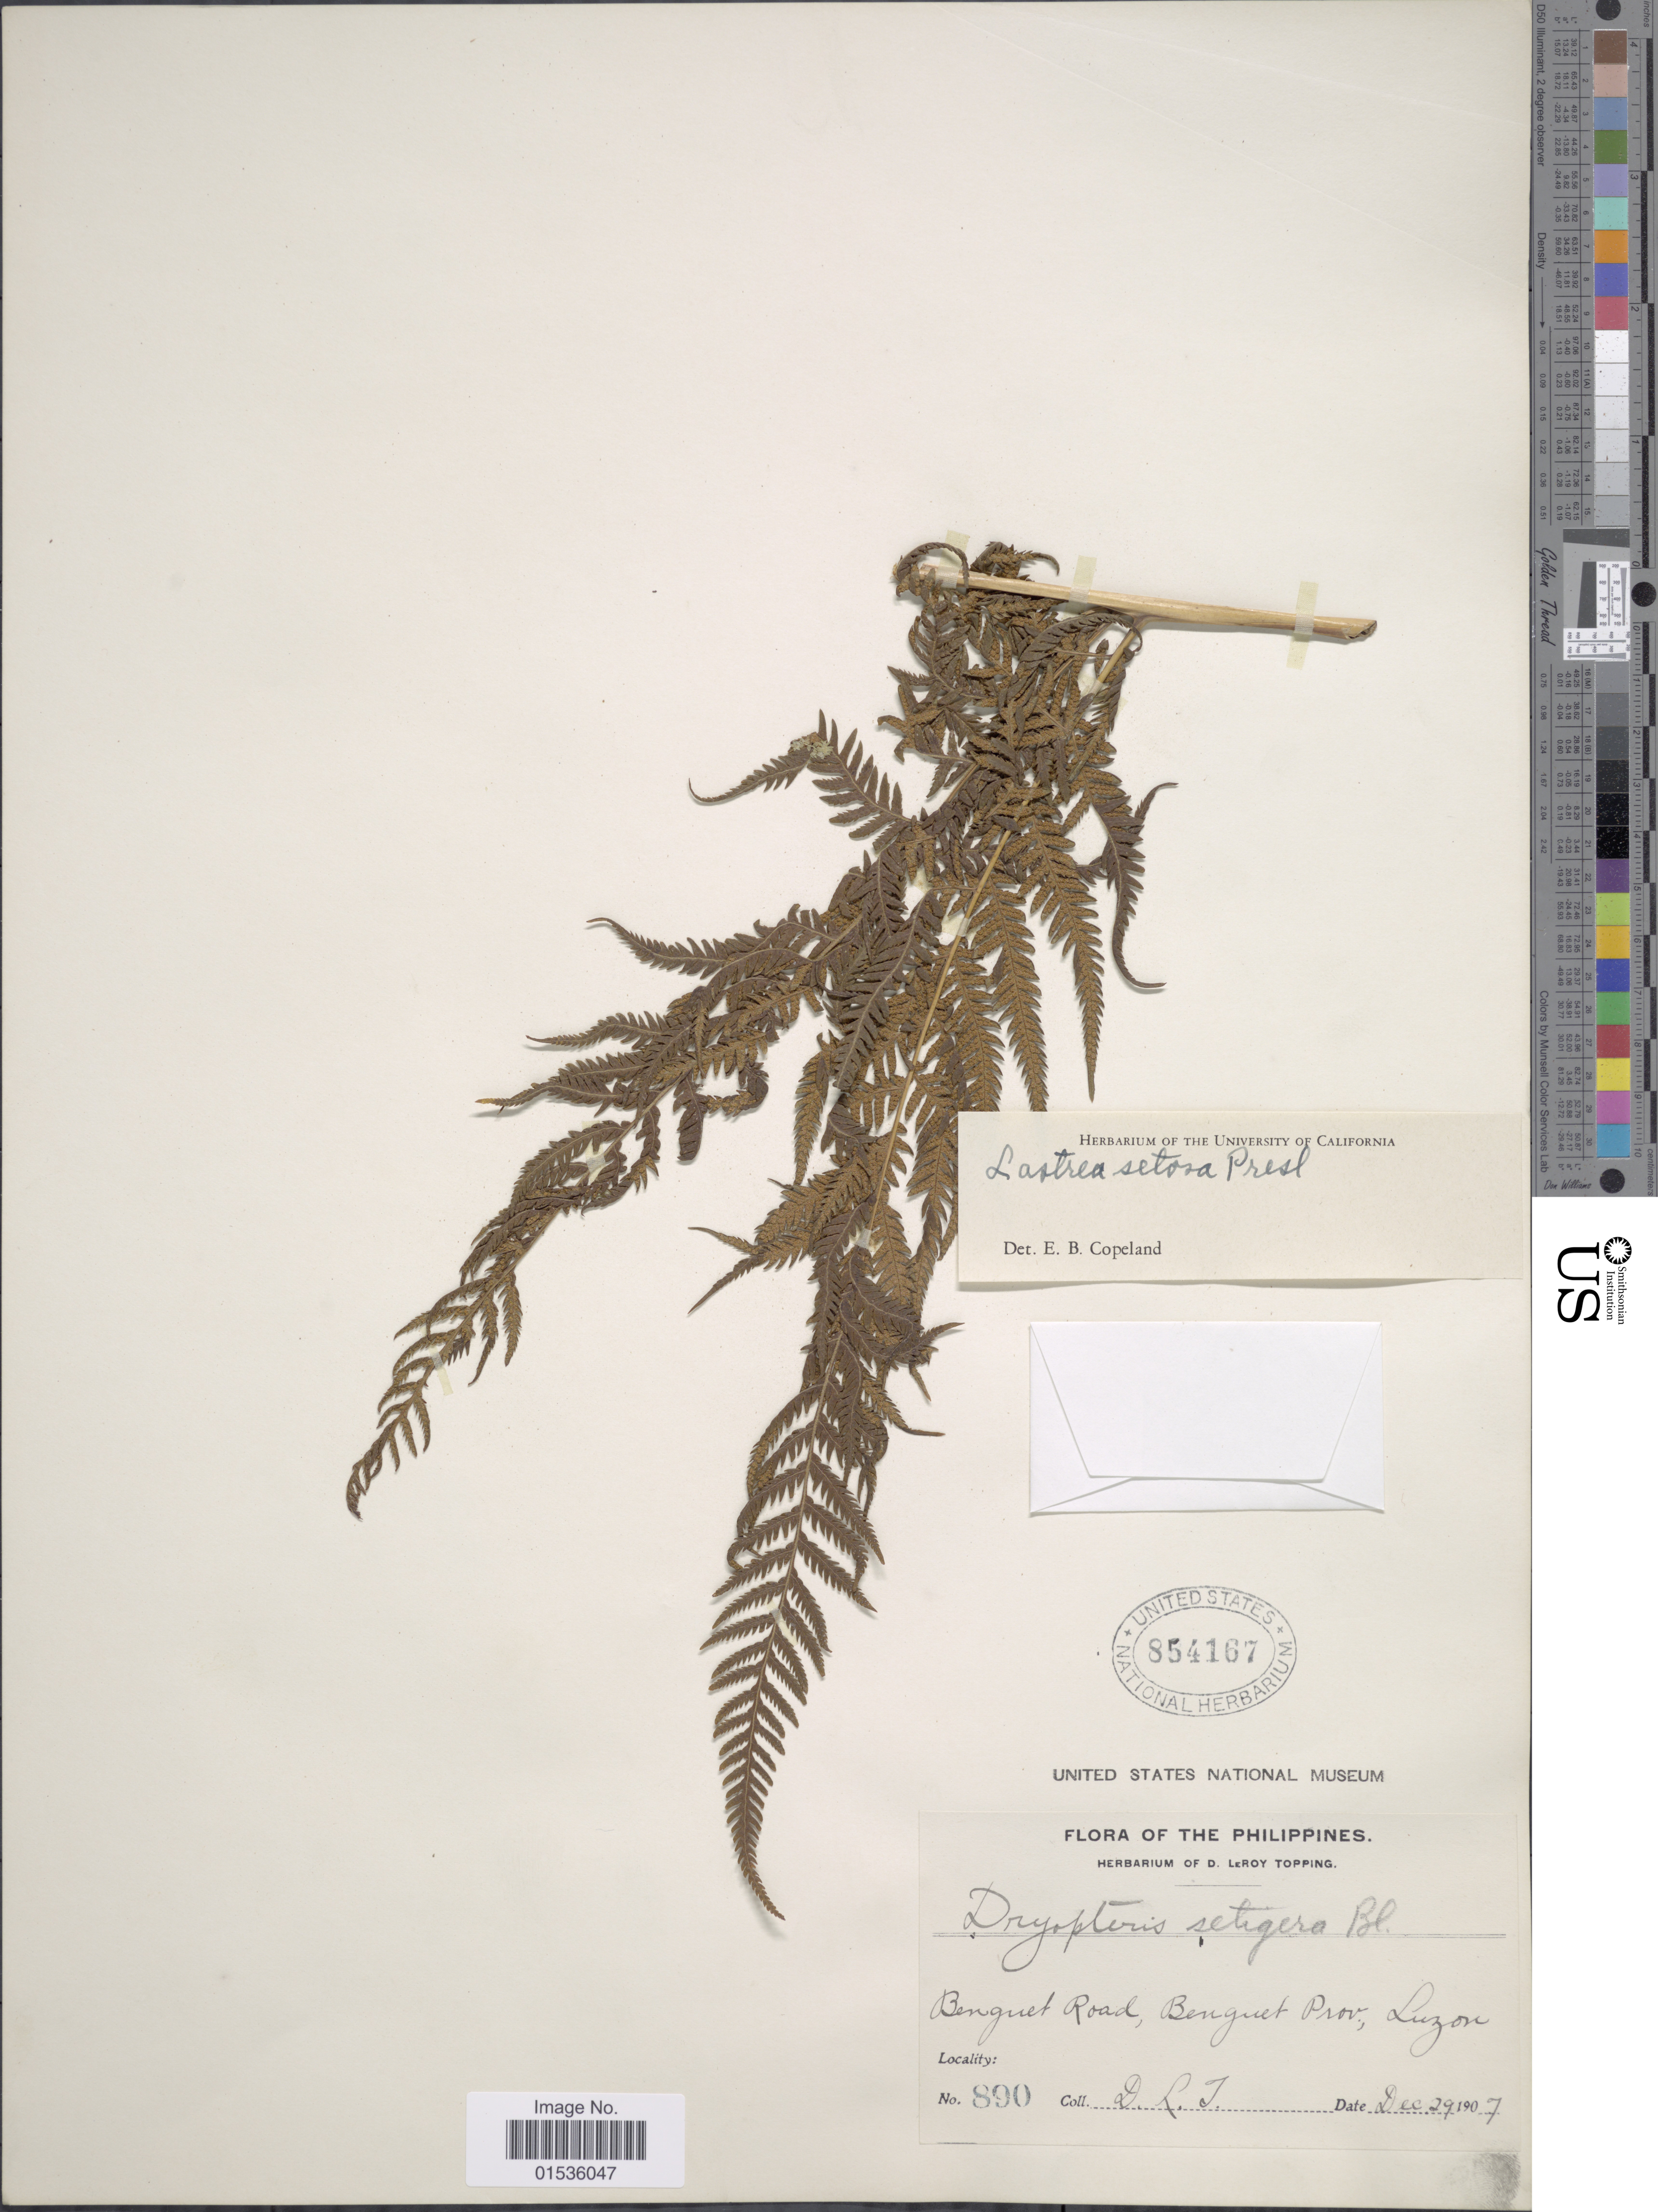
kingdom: Plantae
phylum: Tracheophyta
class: Polypodiopsida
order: Polypodiales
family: Thelypteridaceae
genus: Macrothelypteris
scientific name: Macrothelypteris torresiana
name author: (Gaudich.) Ching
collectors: D. L. Topping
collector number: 890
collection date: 1907-12-29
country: Philippines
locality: Philippines, Benguet Road, Benguet Prov., Luzon.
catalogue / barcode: US 854167